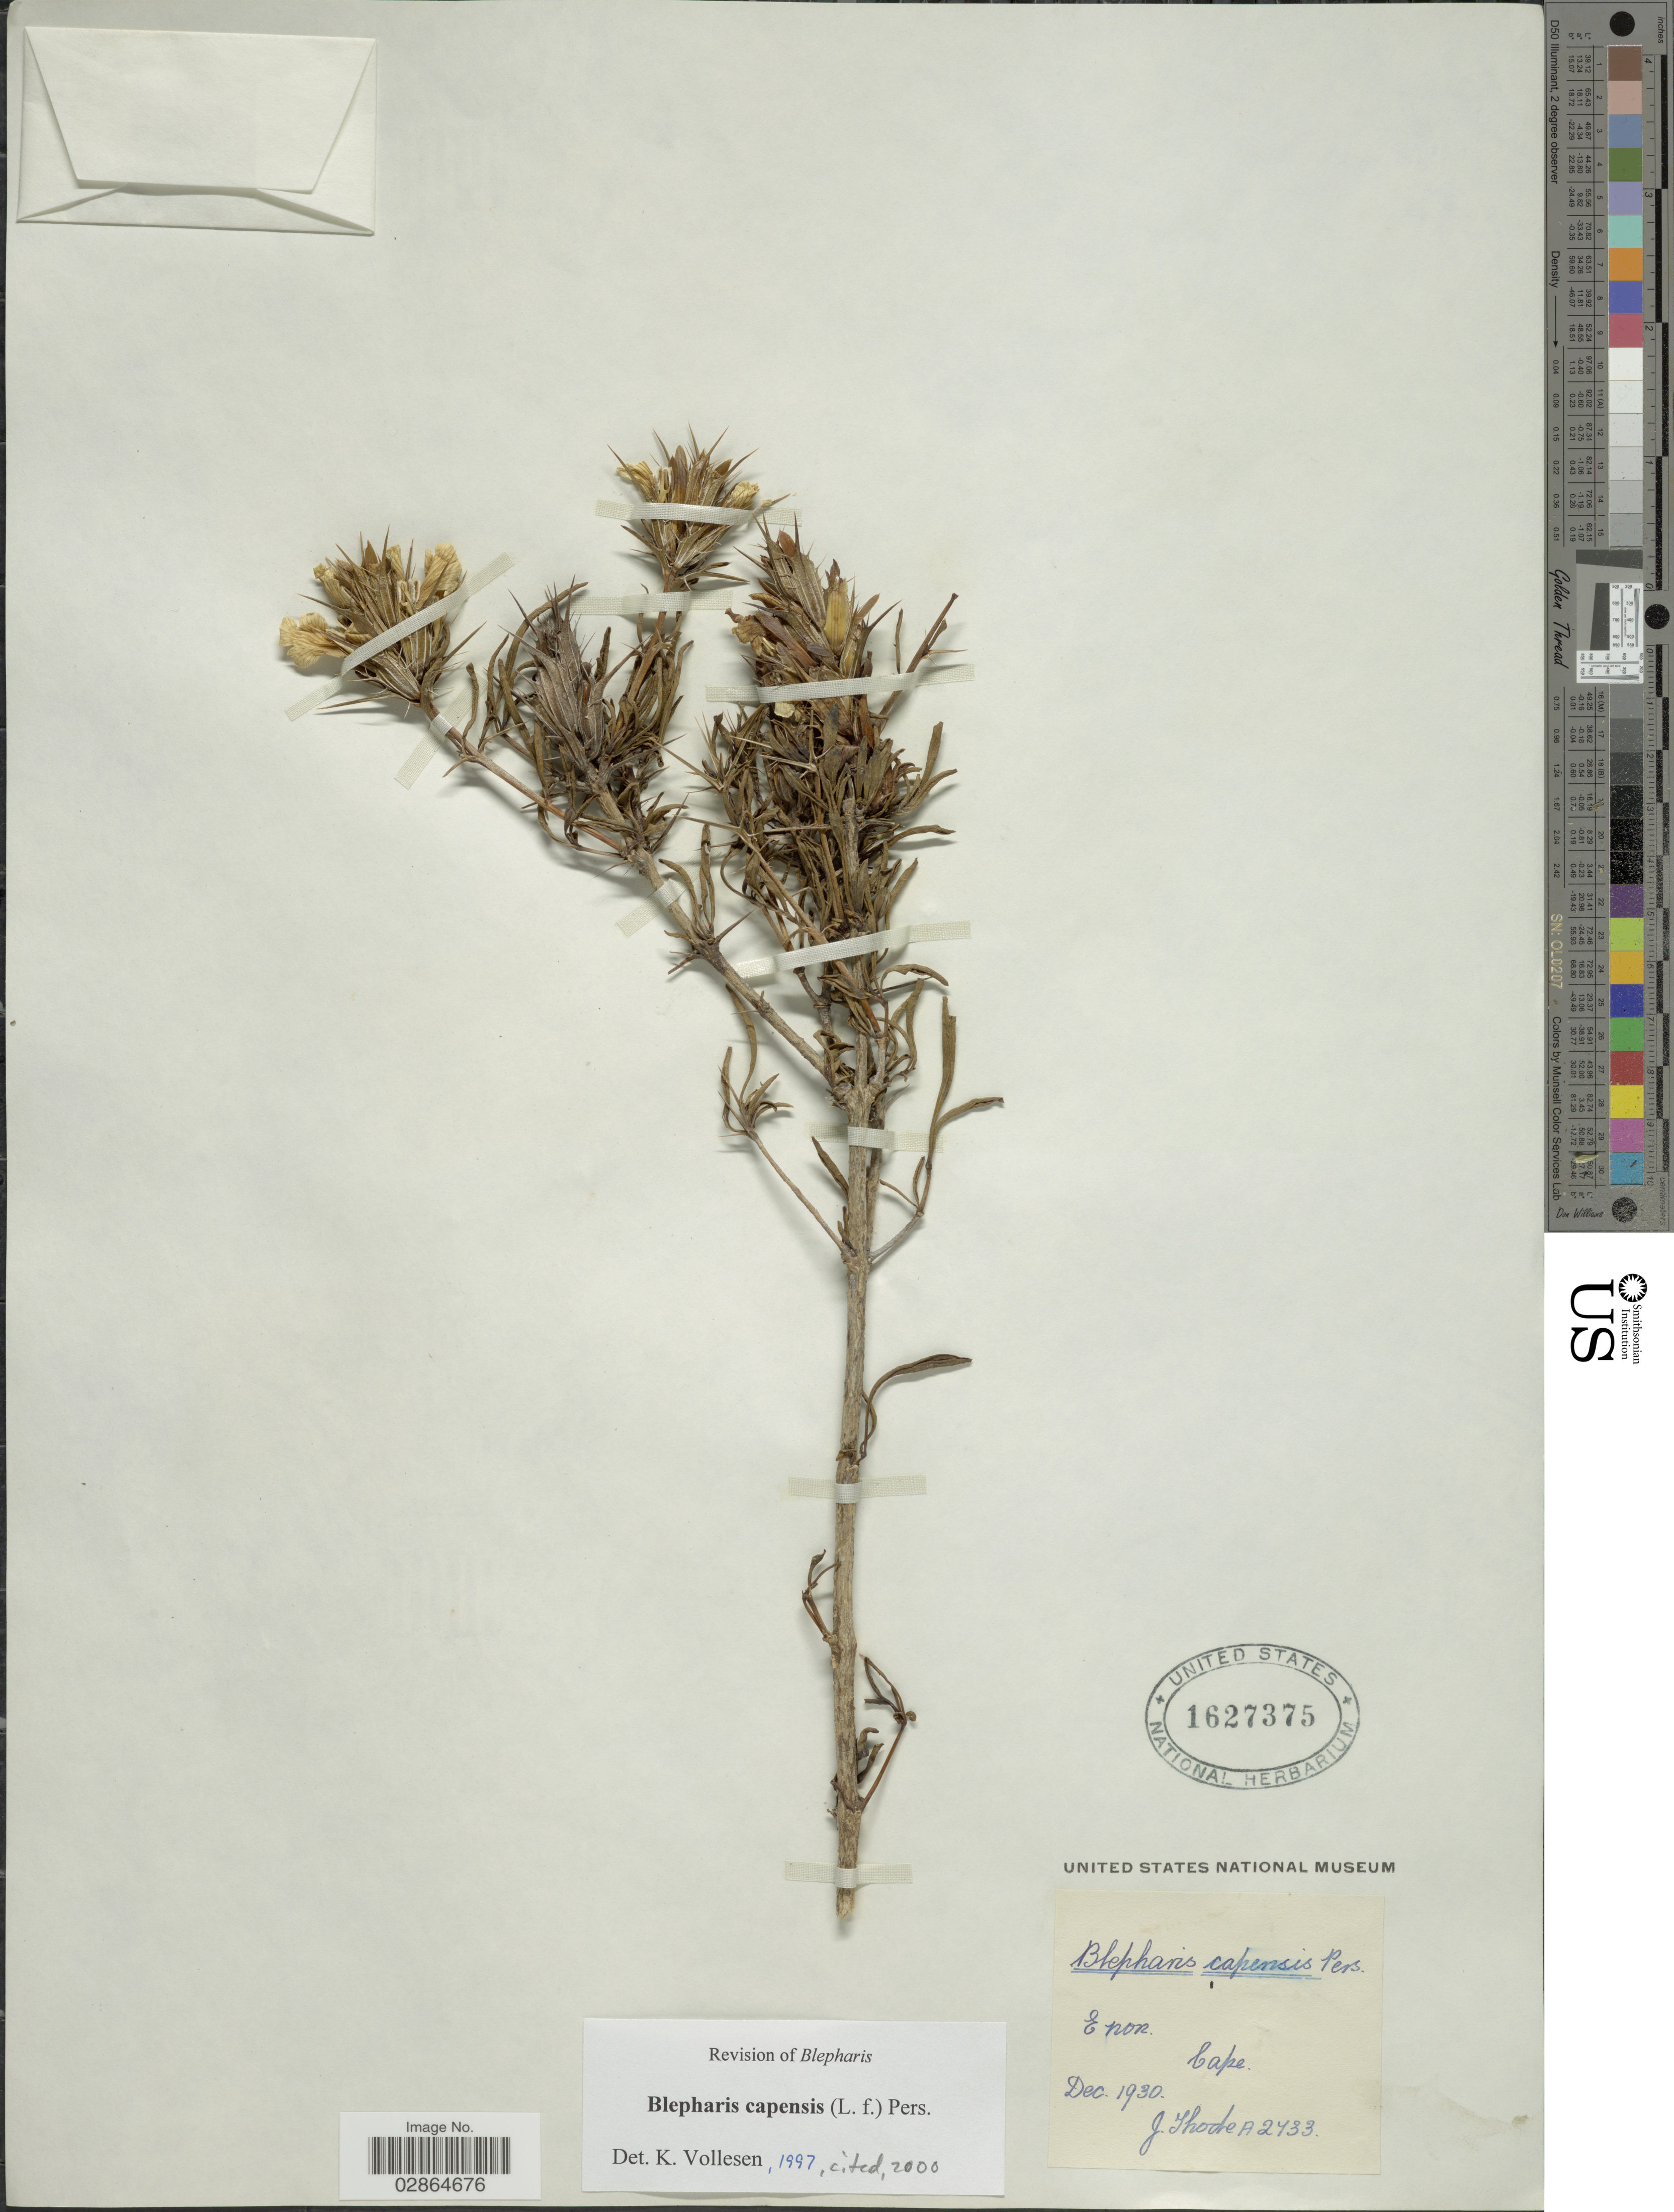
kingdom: Plantae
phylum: Tracheophyta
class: Magnoliopsida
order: Lamiales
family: Acanthaceae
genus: Blepharis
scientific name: Blepharis capensis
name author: (L. f.) Pers.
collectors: J. Thode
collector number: A2733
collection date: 1930-12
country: South Africa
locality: Cape.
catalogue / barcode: US 1627375